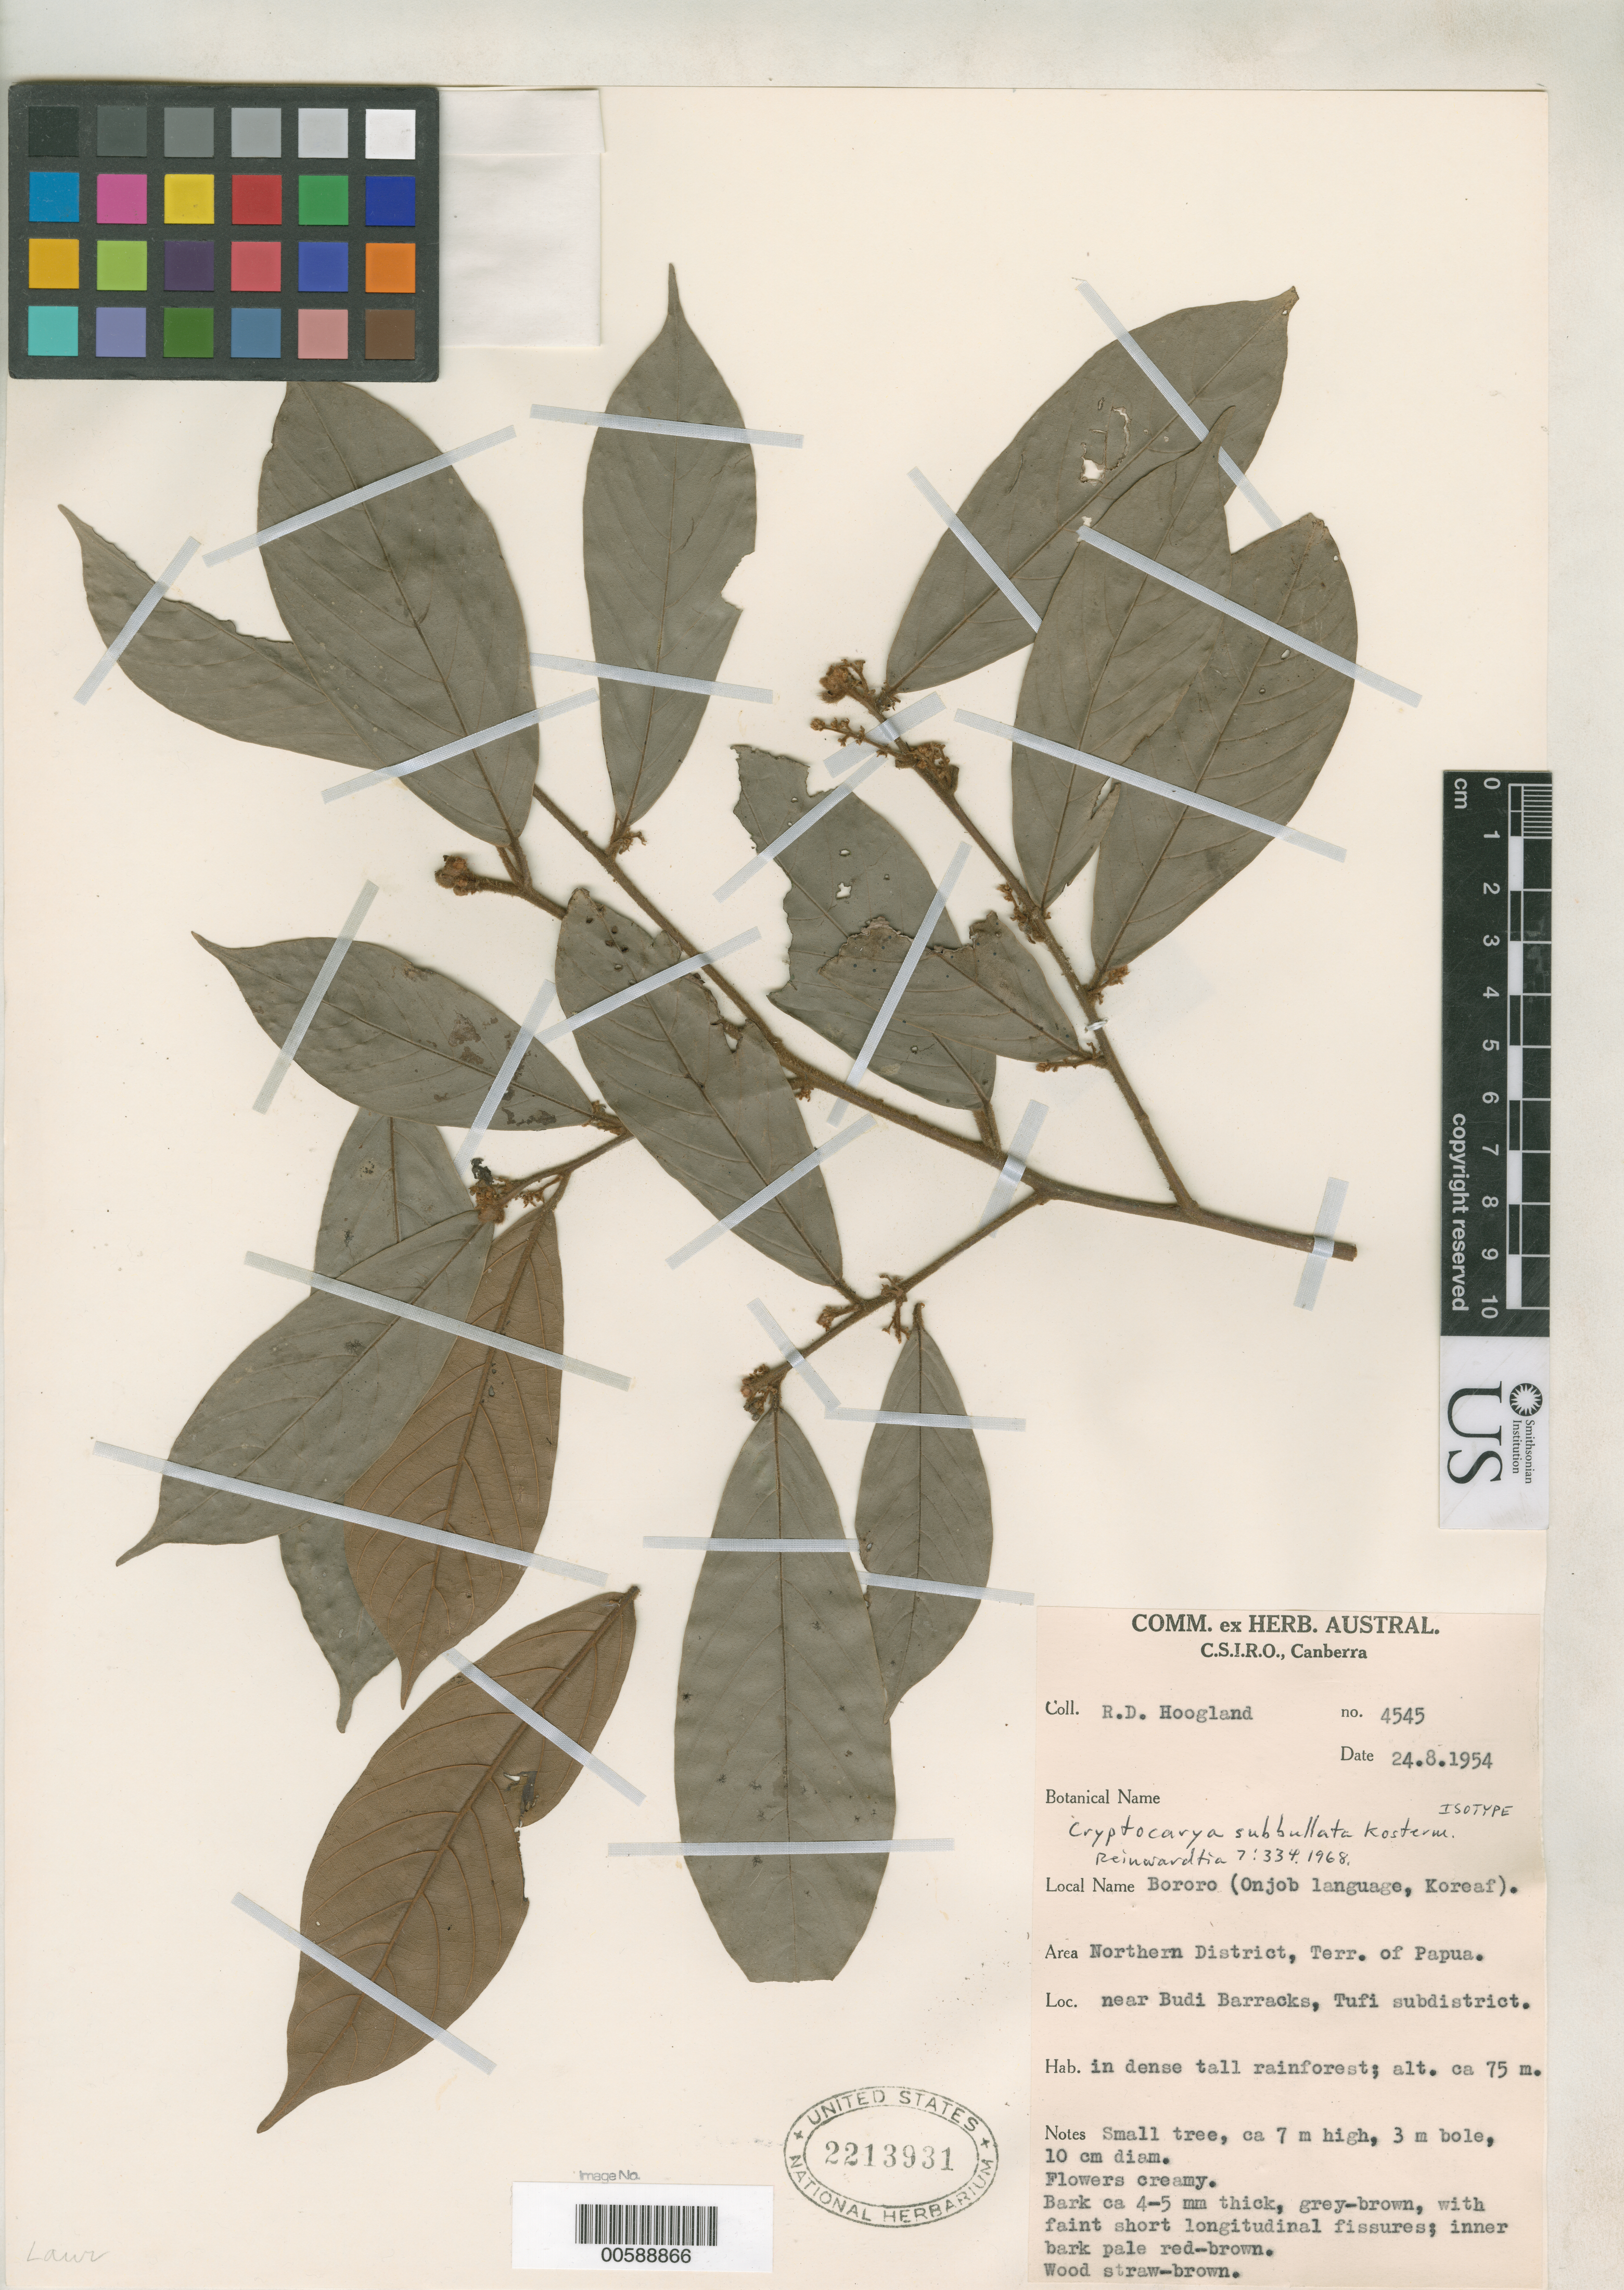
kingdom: Plantae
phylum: Tracheophyta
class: Magnoliopsida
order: Laurales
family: Lauraceae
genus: Cryptocarya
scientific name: Cryptocarya subbullata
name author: Kosterm.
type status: Isotype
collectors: R. D. Hoogland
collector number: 4545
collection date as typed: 24 Aug 1954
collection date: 1954-08-24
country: Papua New Guinea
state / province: Northern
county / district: Tufi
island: New Guinea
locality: Near Budi Barracks, Tufi Subdistrict.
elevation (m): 75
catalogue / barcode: US 2213931